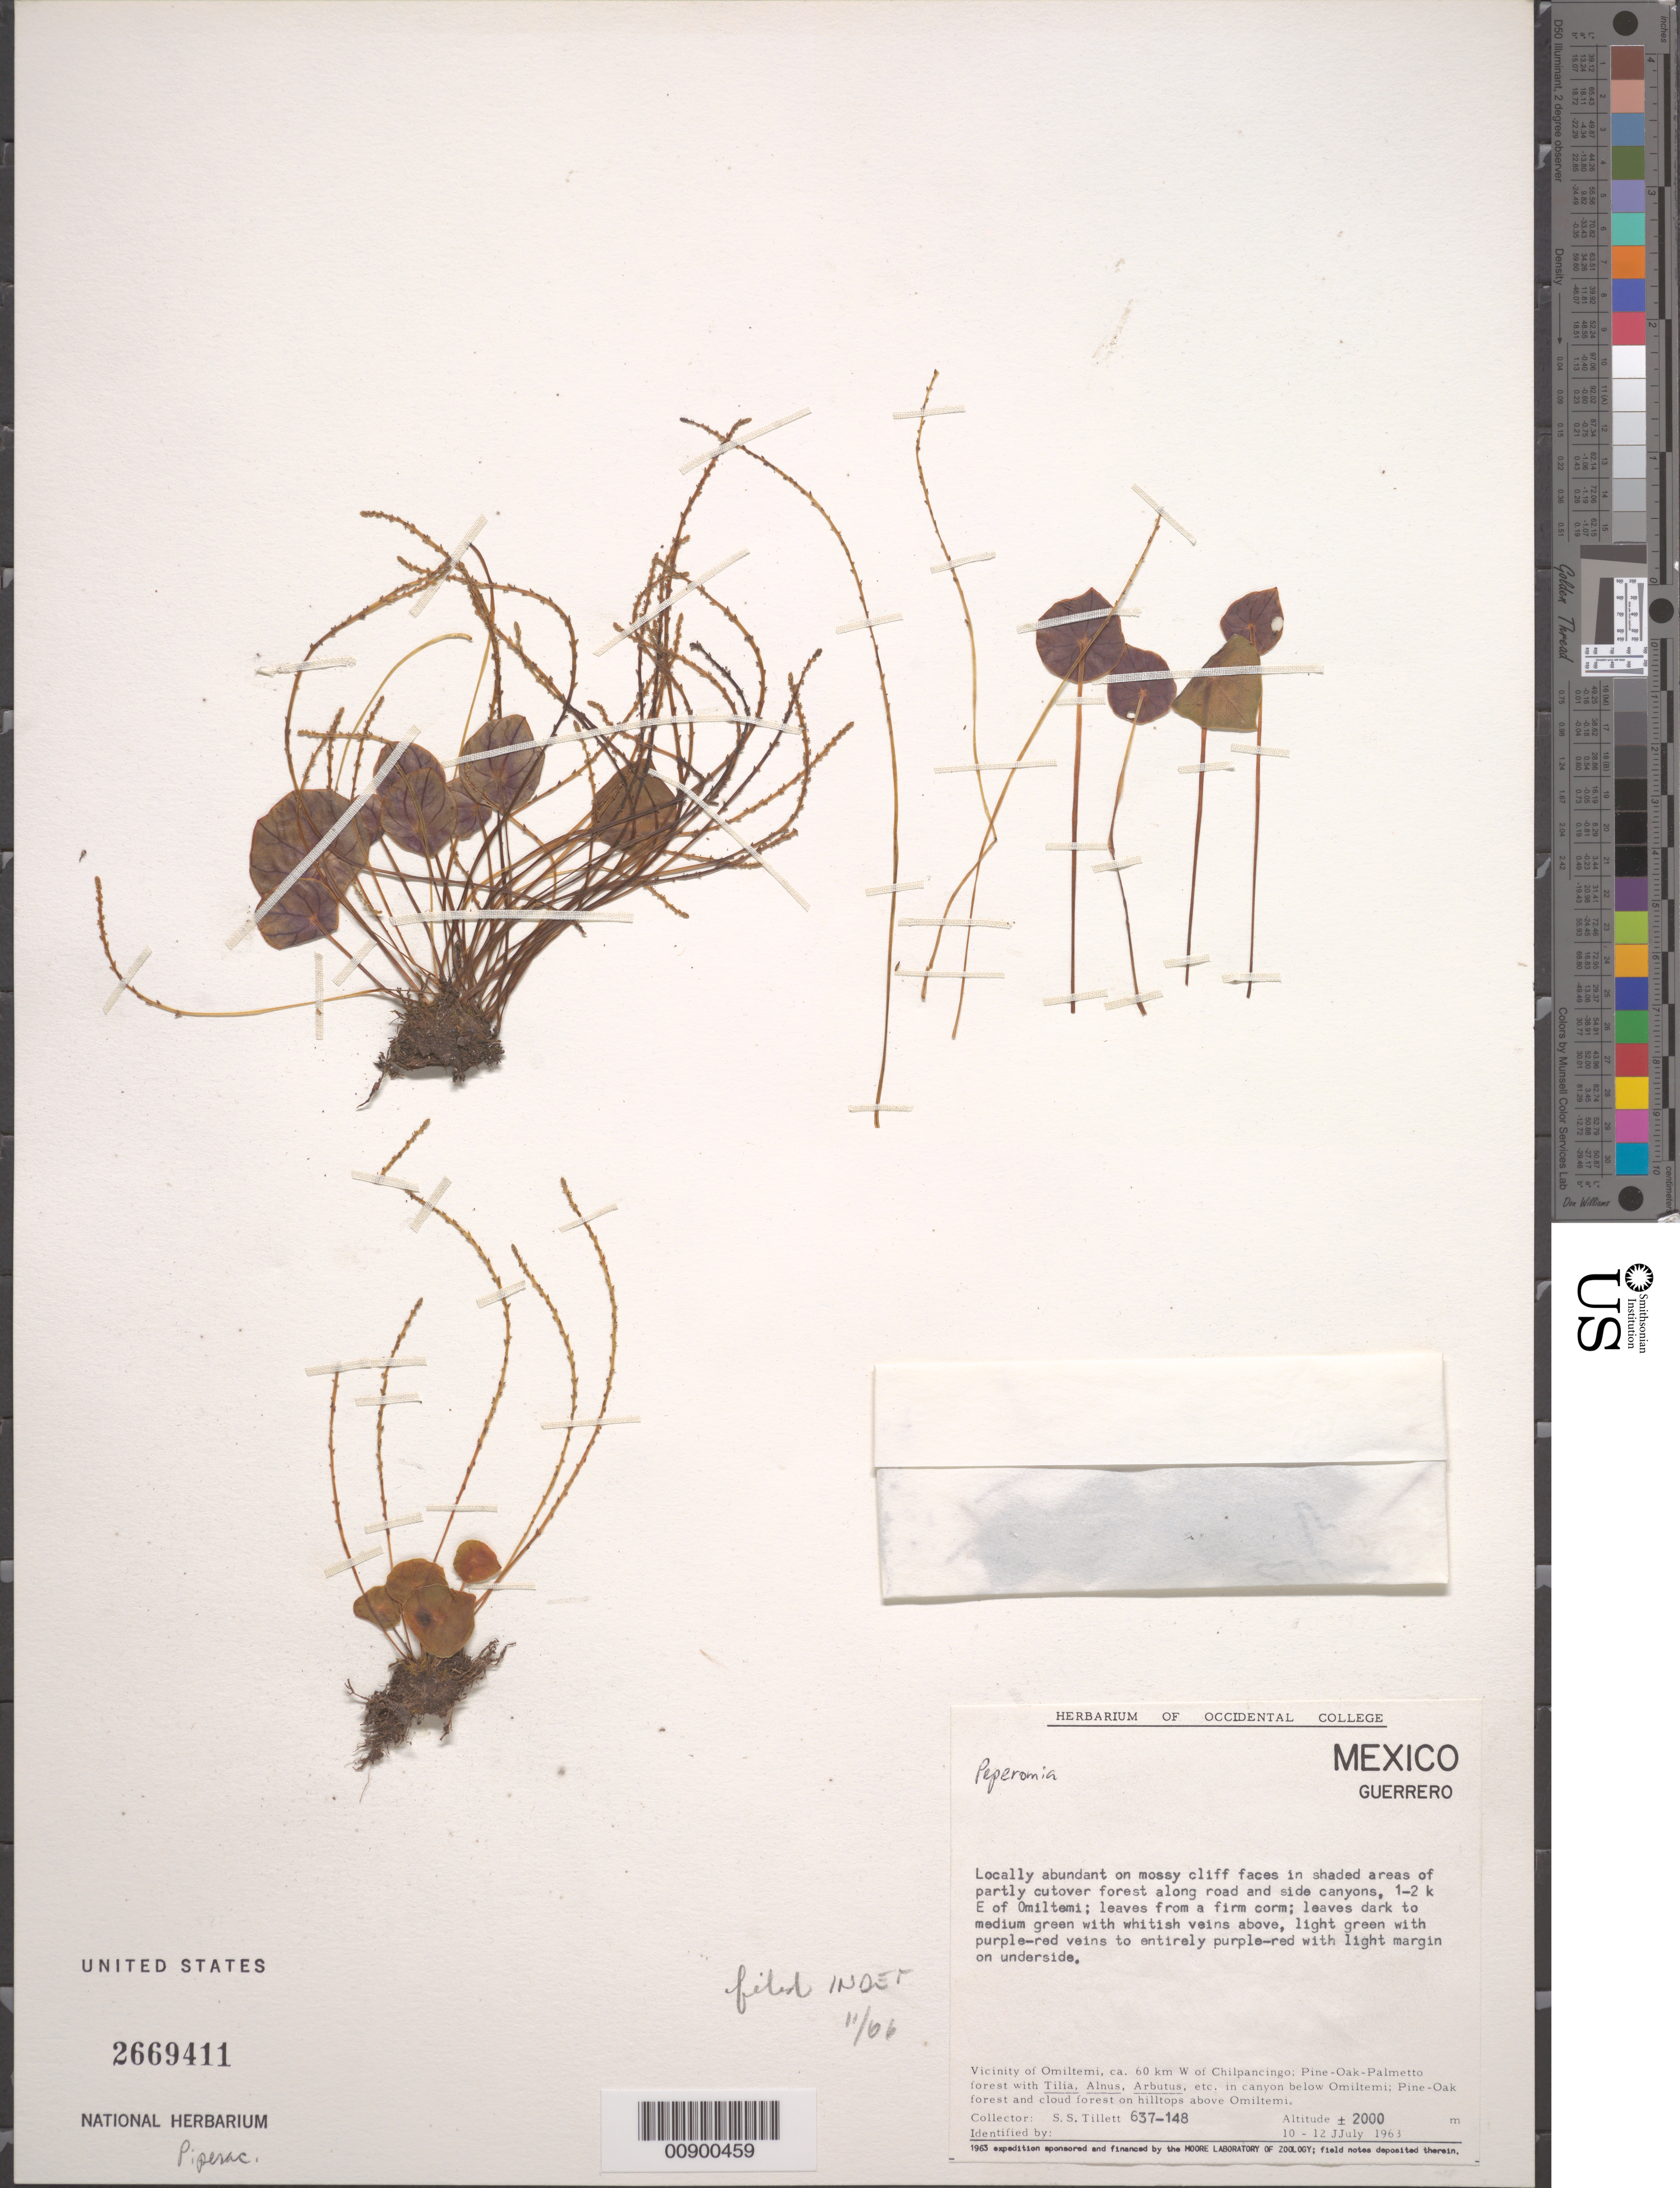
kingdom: Plantae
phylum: Tracheophyta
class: Magnoliopsida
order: Piperales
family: Piperaceae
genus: Peperomia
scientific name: Peperomia bracteata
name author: A.W. Hill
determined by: Jiménez, José Estaban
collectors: S. S. Tillett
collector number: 637-148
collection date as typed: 10 Jul 1963 to 12 Jul 1963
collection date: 1963-07-10/1963-07-12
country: Mexico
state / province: Guerrero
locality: Along road and side canyons, 1-2 Km. E of Omiltemi, ca. 60 km W of Chilpancingo.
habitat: On mossy cliff faces in shaded areas of Partly cutover forest along road and side canyons. Pine-Oak-Palmetto forest w/ Tilia,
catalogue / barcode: US 2669411